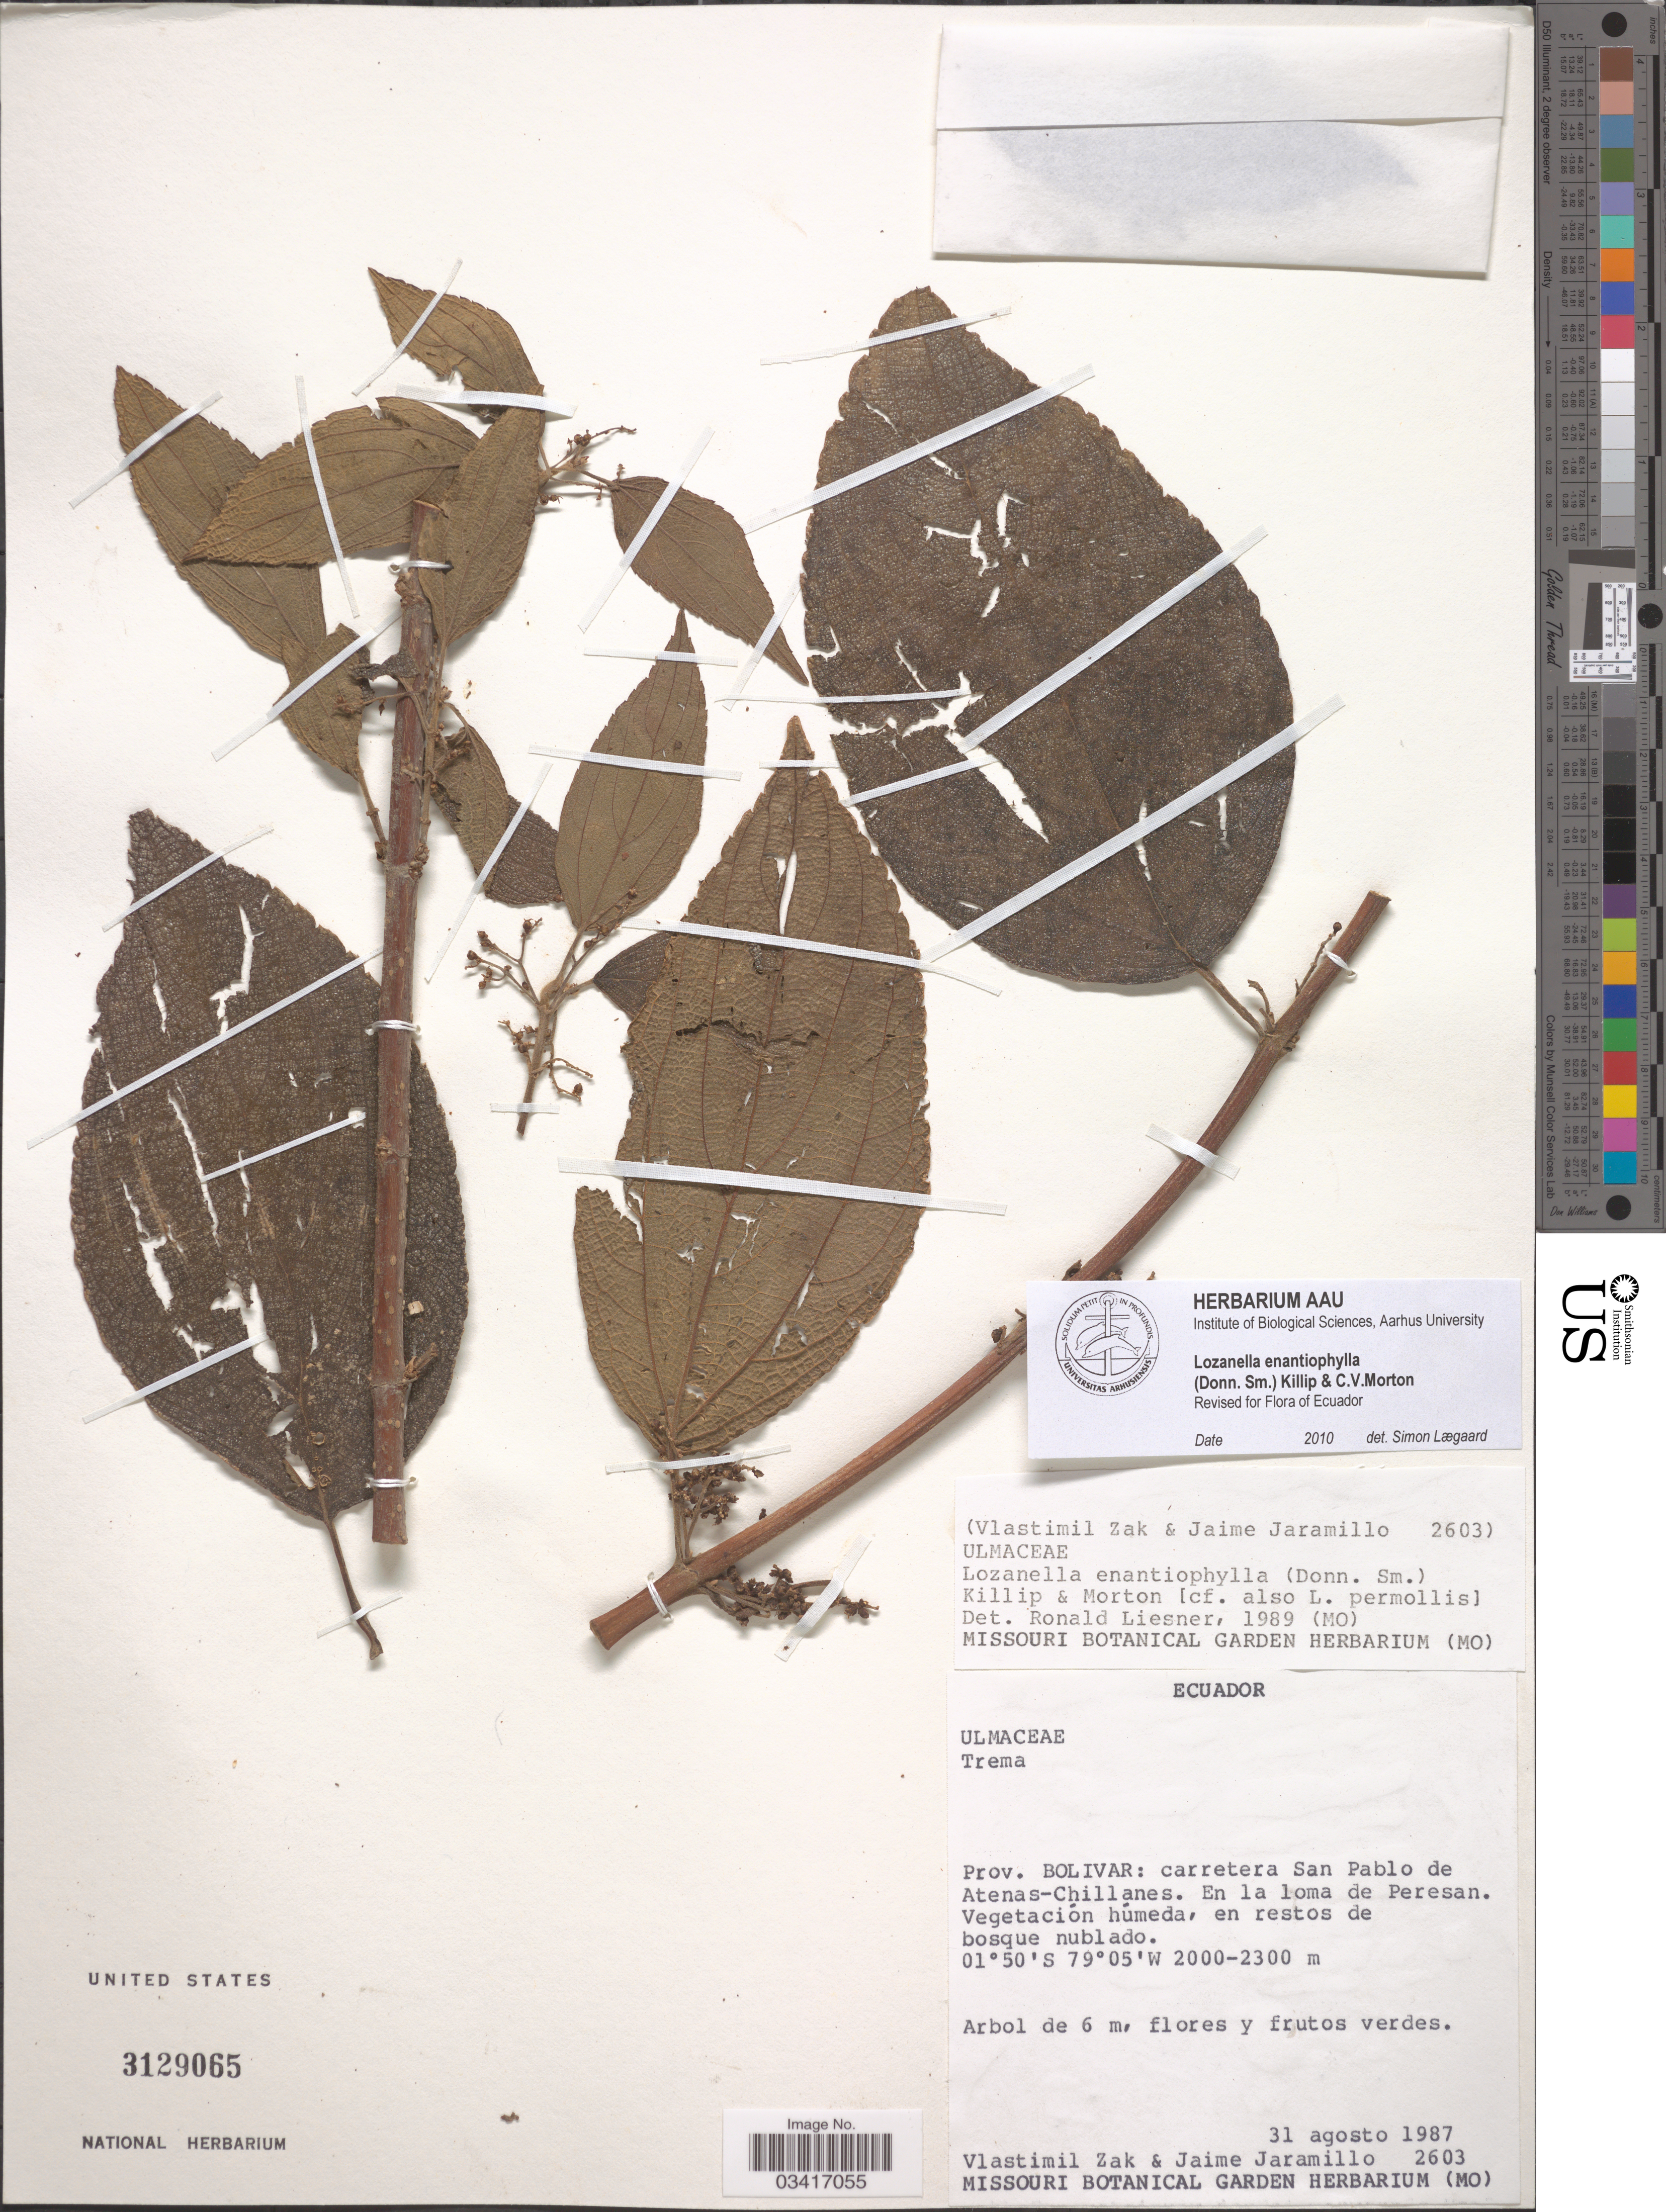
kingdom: Plantae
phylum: Tracheophyta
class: Magnoliopsida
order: Rosales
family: Cannabaceae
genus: Lozanella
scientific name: Lozanella enantiophylla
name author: (Donn. Sm.) Killip & C.V. Morton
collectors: V. Zak & J. Jaramillo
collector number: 2603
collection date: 1987-08-31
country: Ecuador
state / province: Bolívar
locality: Carretera San Pablo de Atenas-Chillanes. En la loma de Peresan.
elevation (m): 2000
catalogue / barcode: US 3129065